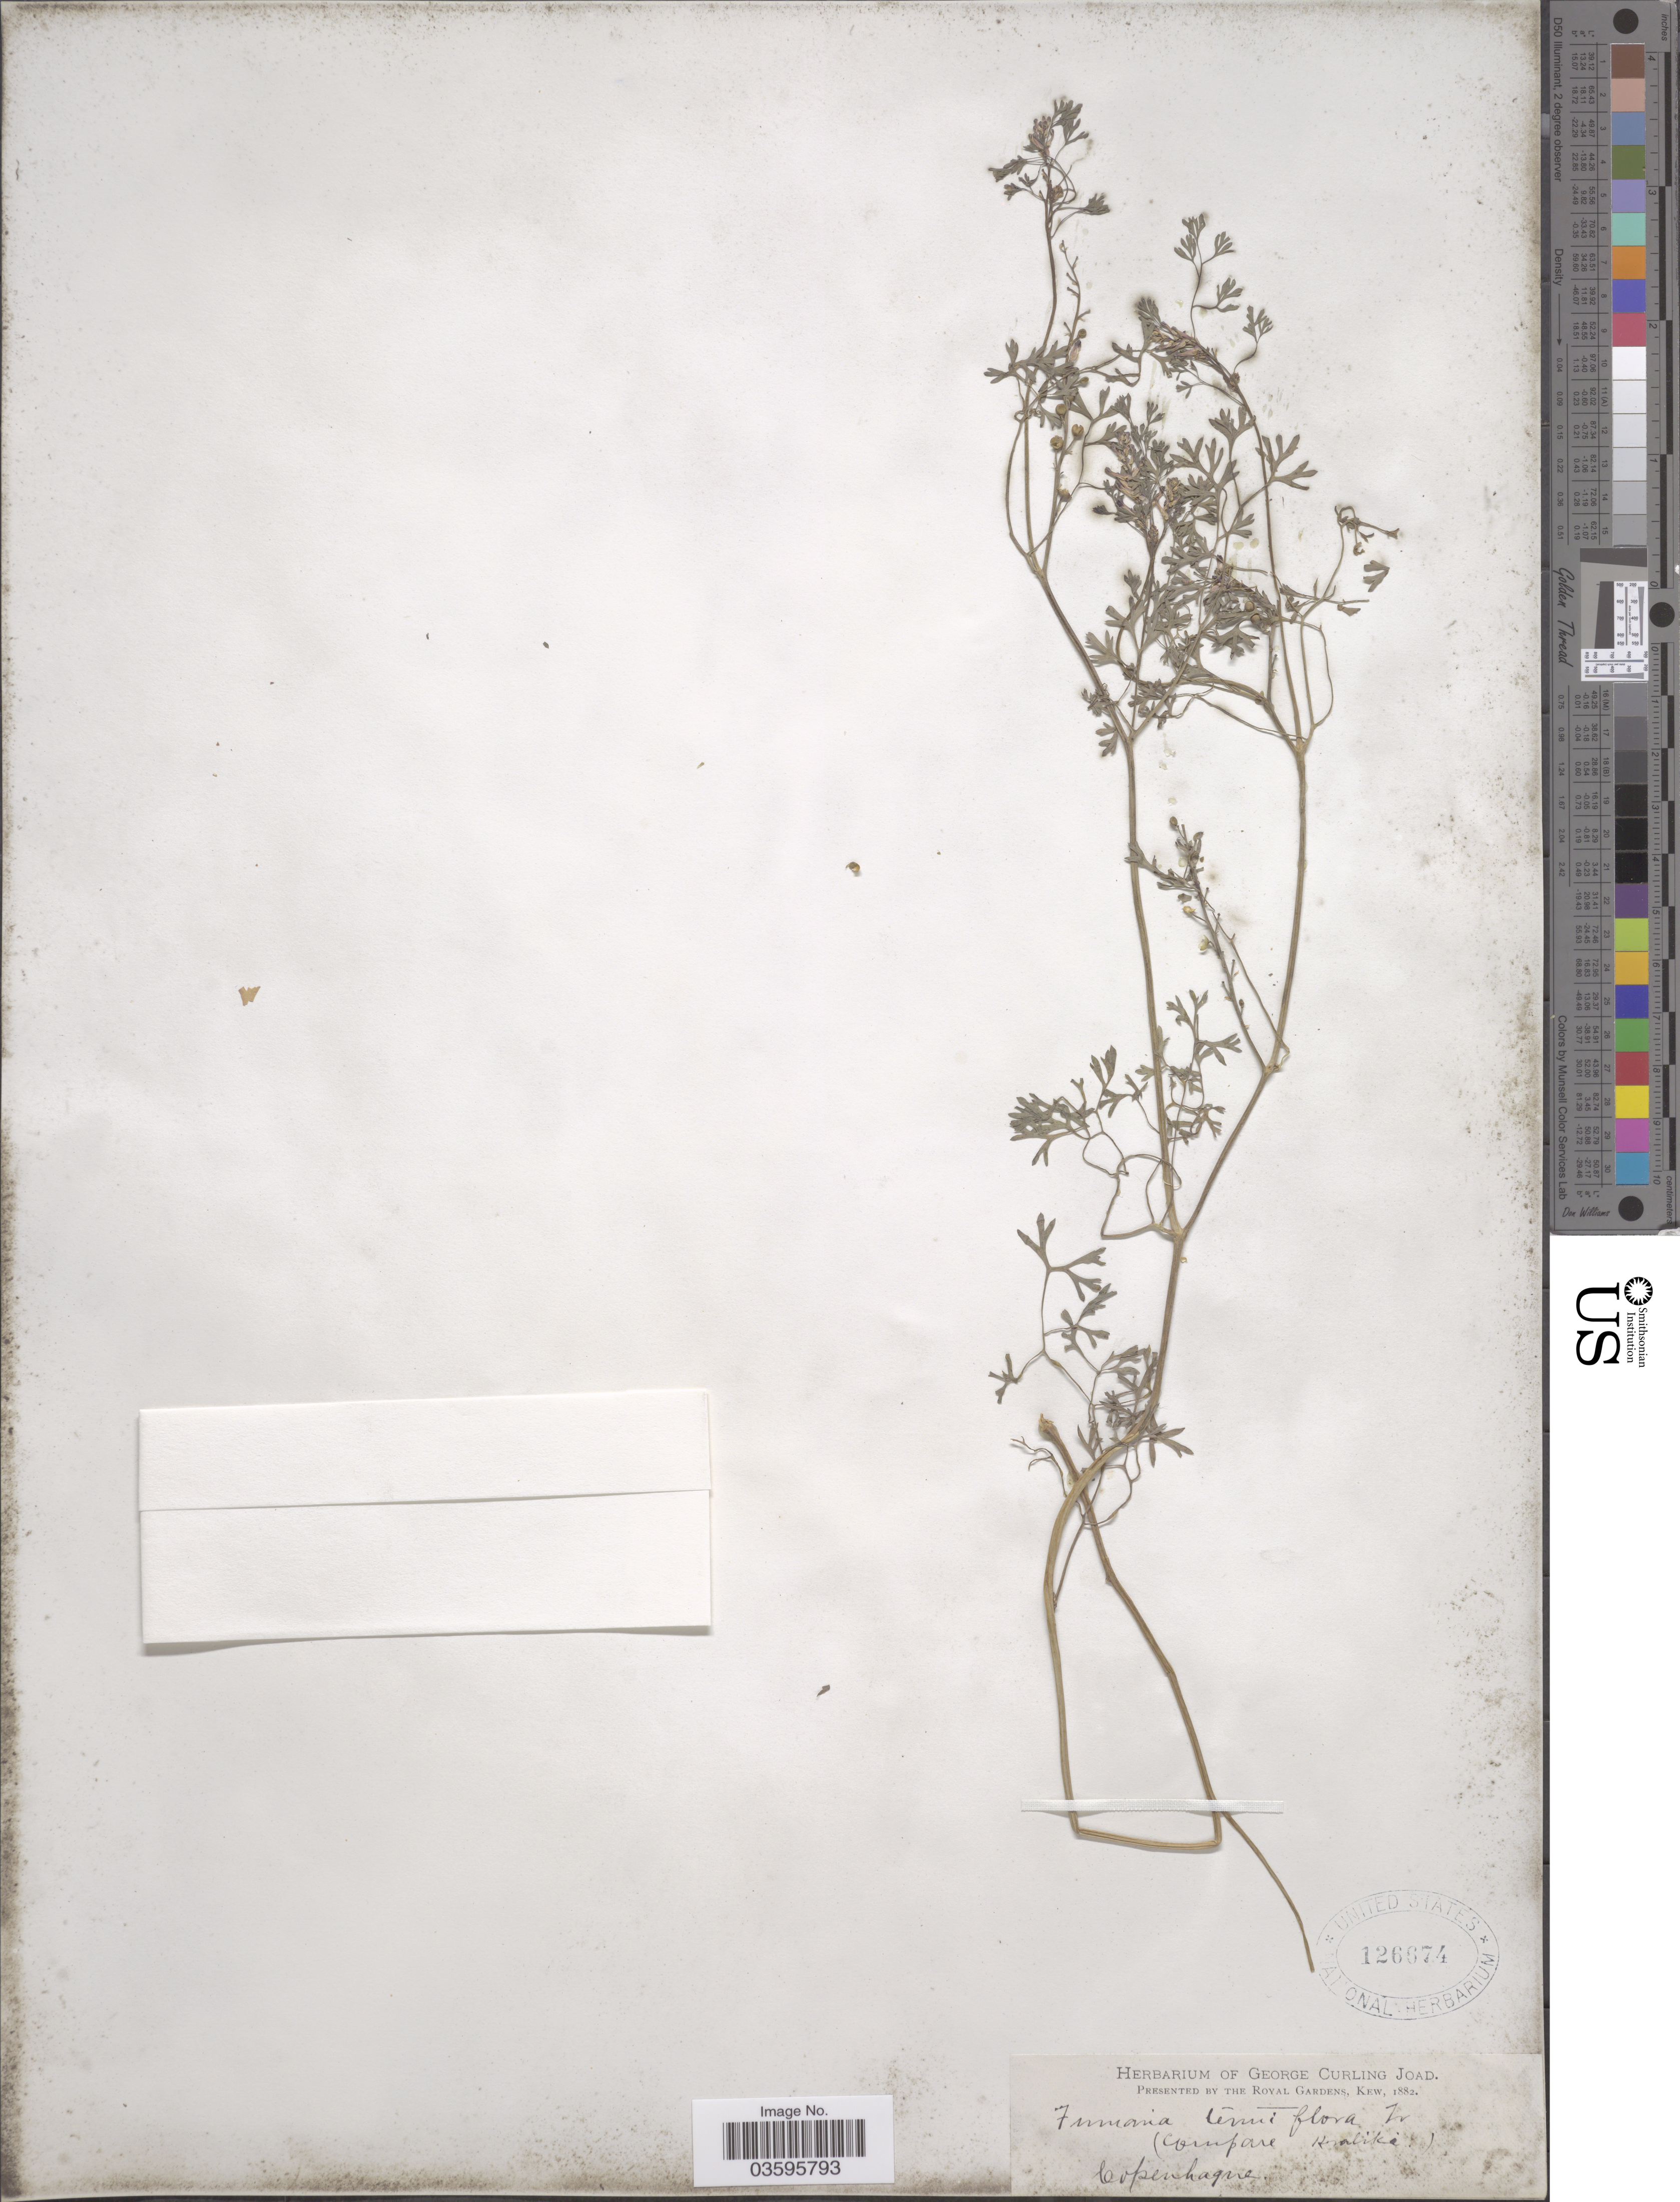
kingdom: Plantae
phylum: Tracheophyta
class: Magnoliopsida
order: Ranunculales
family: Papaveraceae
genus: Fumaria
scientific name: Fumaria tenuiflora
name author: Janka & Nyman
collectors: ex herb. George Curling Joad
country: Denmark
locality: (Compare Kraliki). [unsure placement] Copenhagne.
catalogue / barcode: US 126674